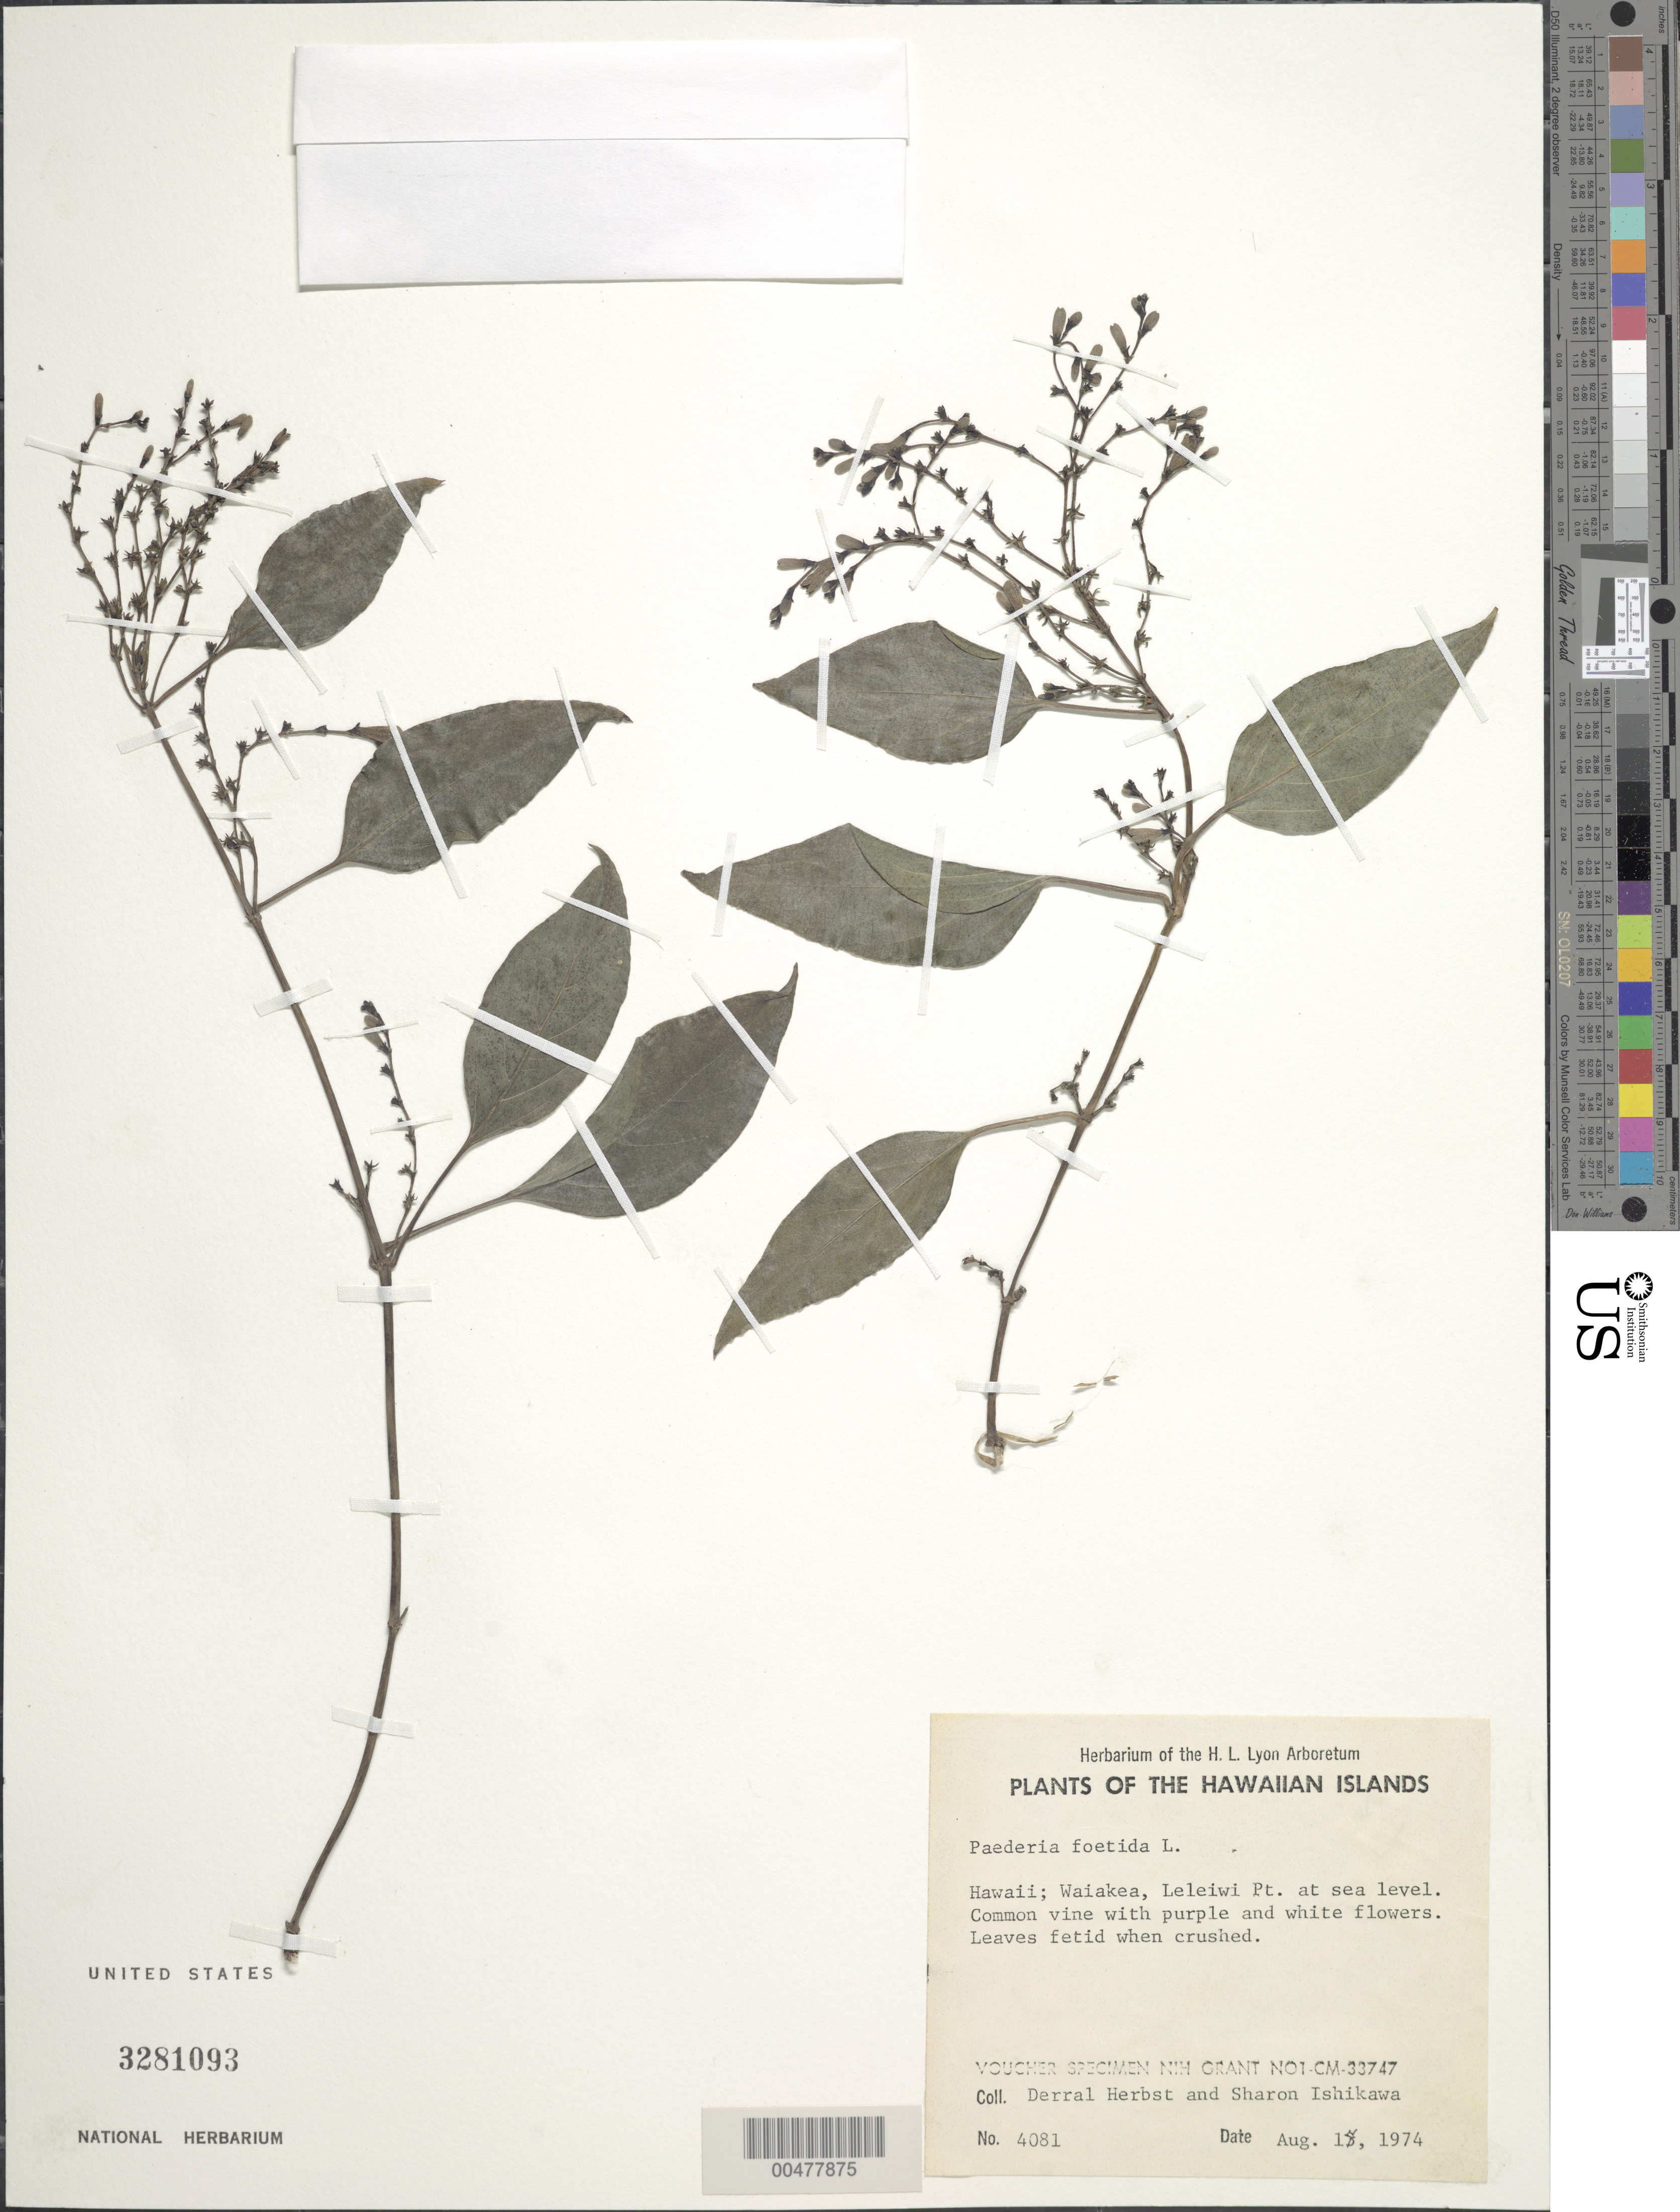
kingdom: Plantae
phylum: Tracheophyta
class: Magnoliopsida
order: Gentianales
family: Rubiaceae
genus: Paederia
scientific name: Paederia foetida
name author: L.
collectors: D. R. Herbst & S. Ishikawa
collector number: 4081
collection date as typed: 17 Aug 1974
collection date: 1974-08-17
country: United States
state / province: Hawaii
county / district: Hawaii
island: Hawaii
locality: Waiakea, Leleiwi Pt.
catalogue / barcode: US 3281093